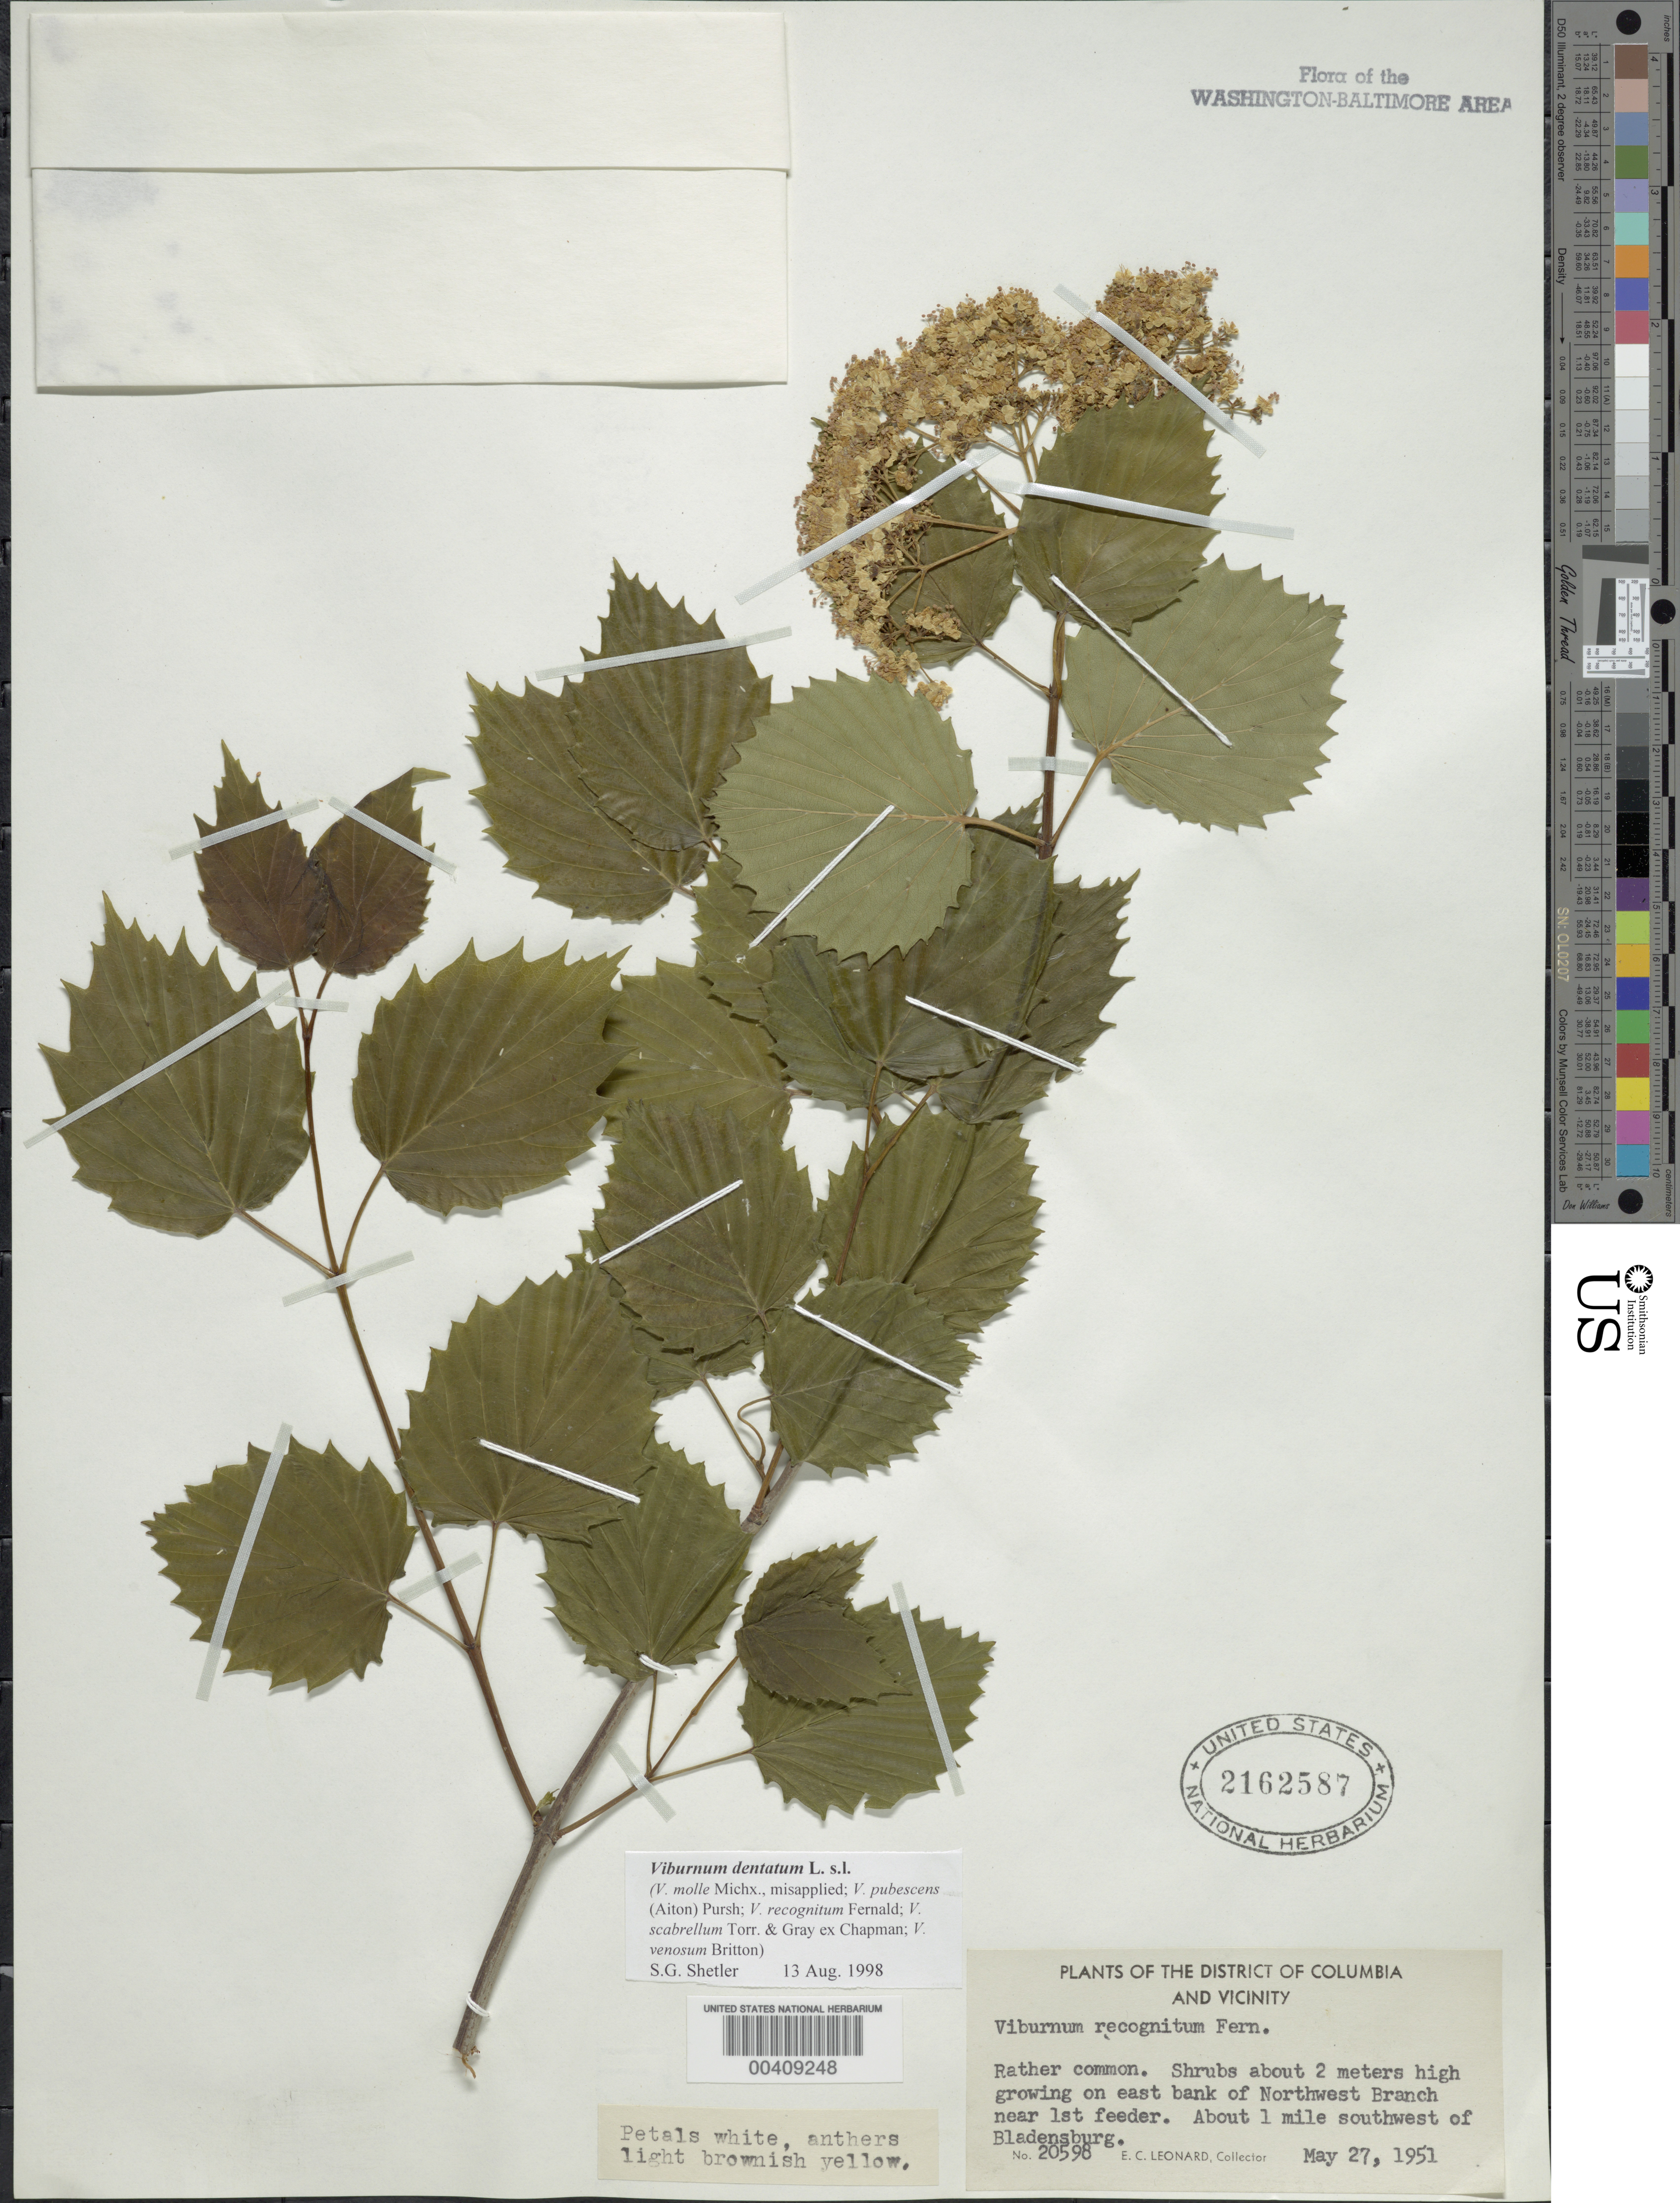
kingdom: Plantae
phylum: Tracheophyta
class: Magnoliopsida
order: Dipsacales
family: Viburnaceae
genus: Viburnum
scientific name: Viburnum dentatum var. recognitum ined.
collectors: E. C. Leonard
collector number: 20598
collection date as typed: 27 May 1951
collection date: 1951-05-27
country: United States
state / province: Maryland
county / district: Prince George's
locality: East bank of Northwest Branch, near Bladensburg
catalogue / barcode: US 2162587